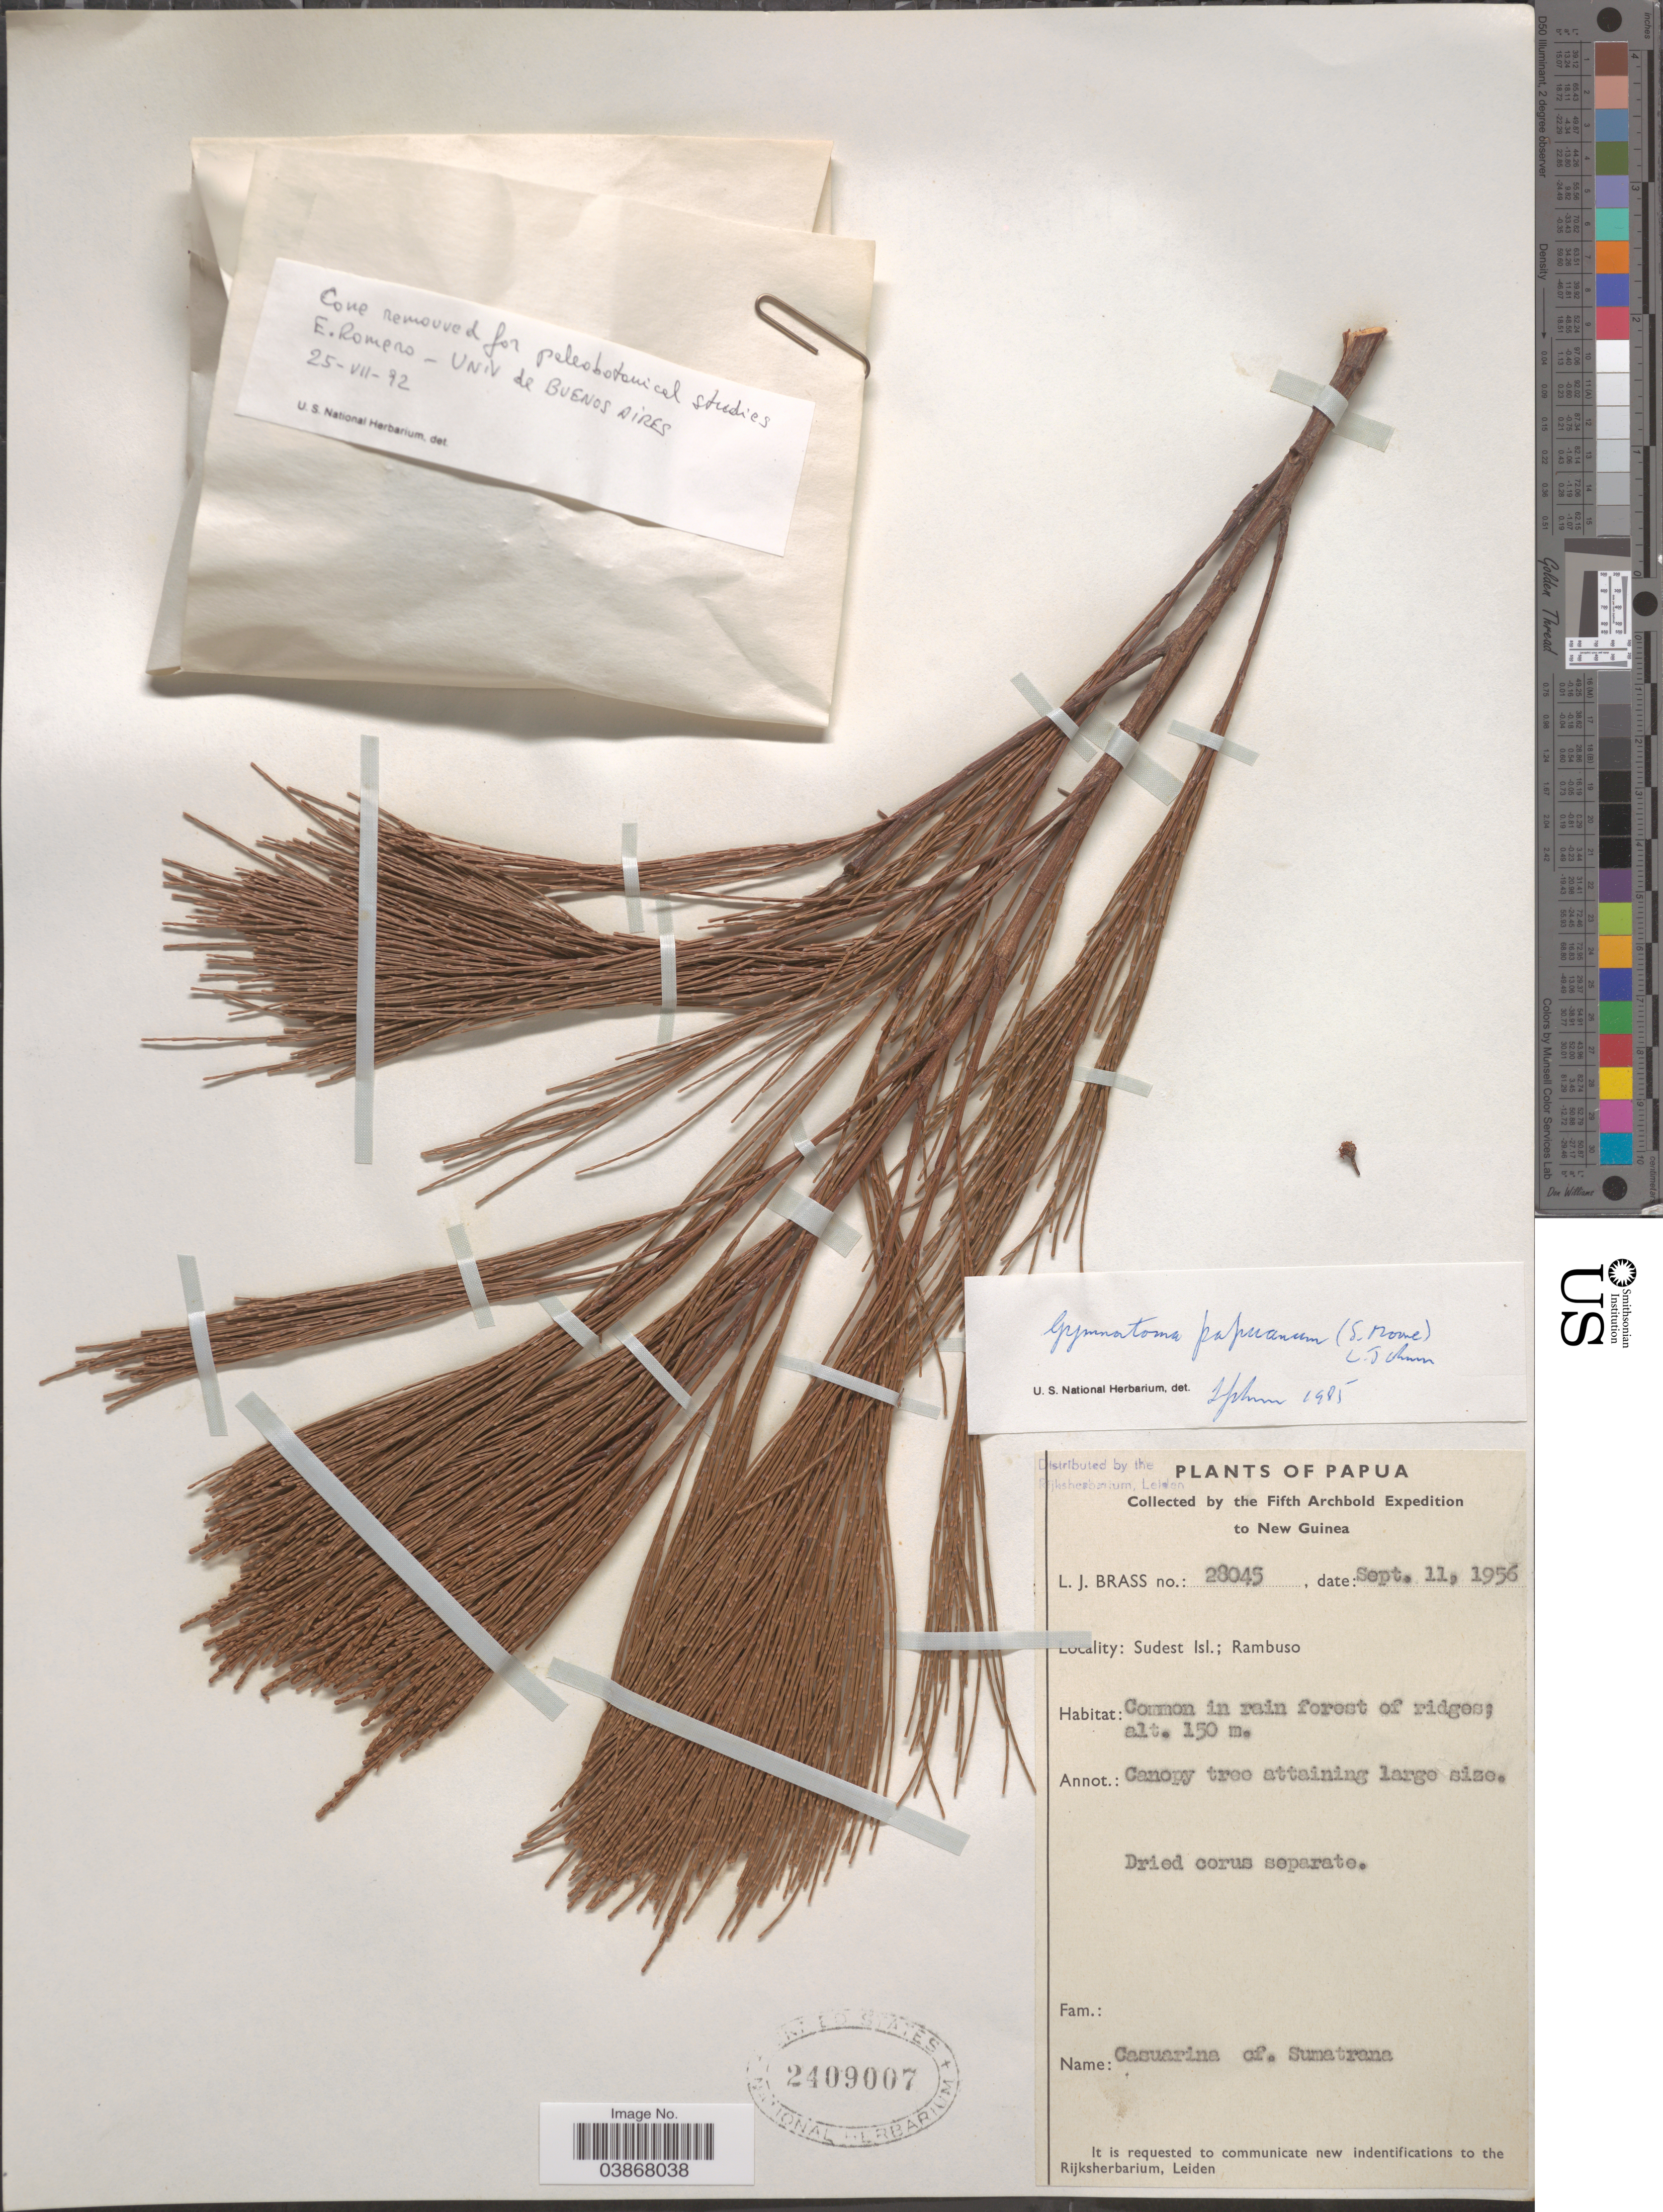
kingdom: Plantae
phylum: Tracheophyta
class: Magnoliopsida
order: Fagales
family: Casuarinaceae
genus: Gymnostoma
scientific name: Gymnostoma papuanum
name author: (S. Moore) L.A.S. Johnson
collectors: L. J. Brass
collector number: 28045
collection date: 1956-09-11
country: Papua New Guinea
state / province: Milne Bay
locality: Papua. New Guinea. Sudest Isl.; Rambuso.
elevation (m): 150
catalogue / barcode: US 2409007